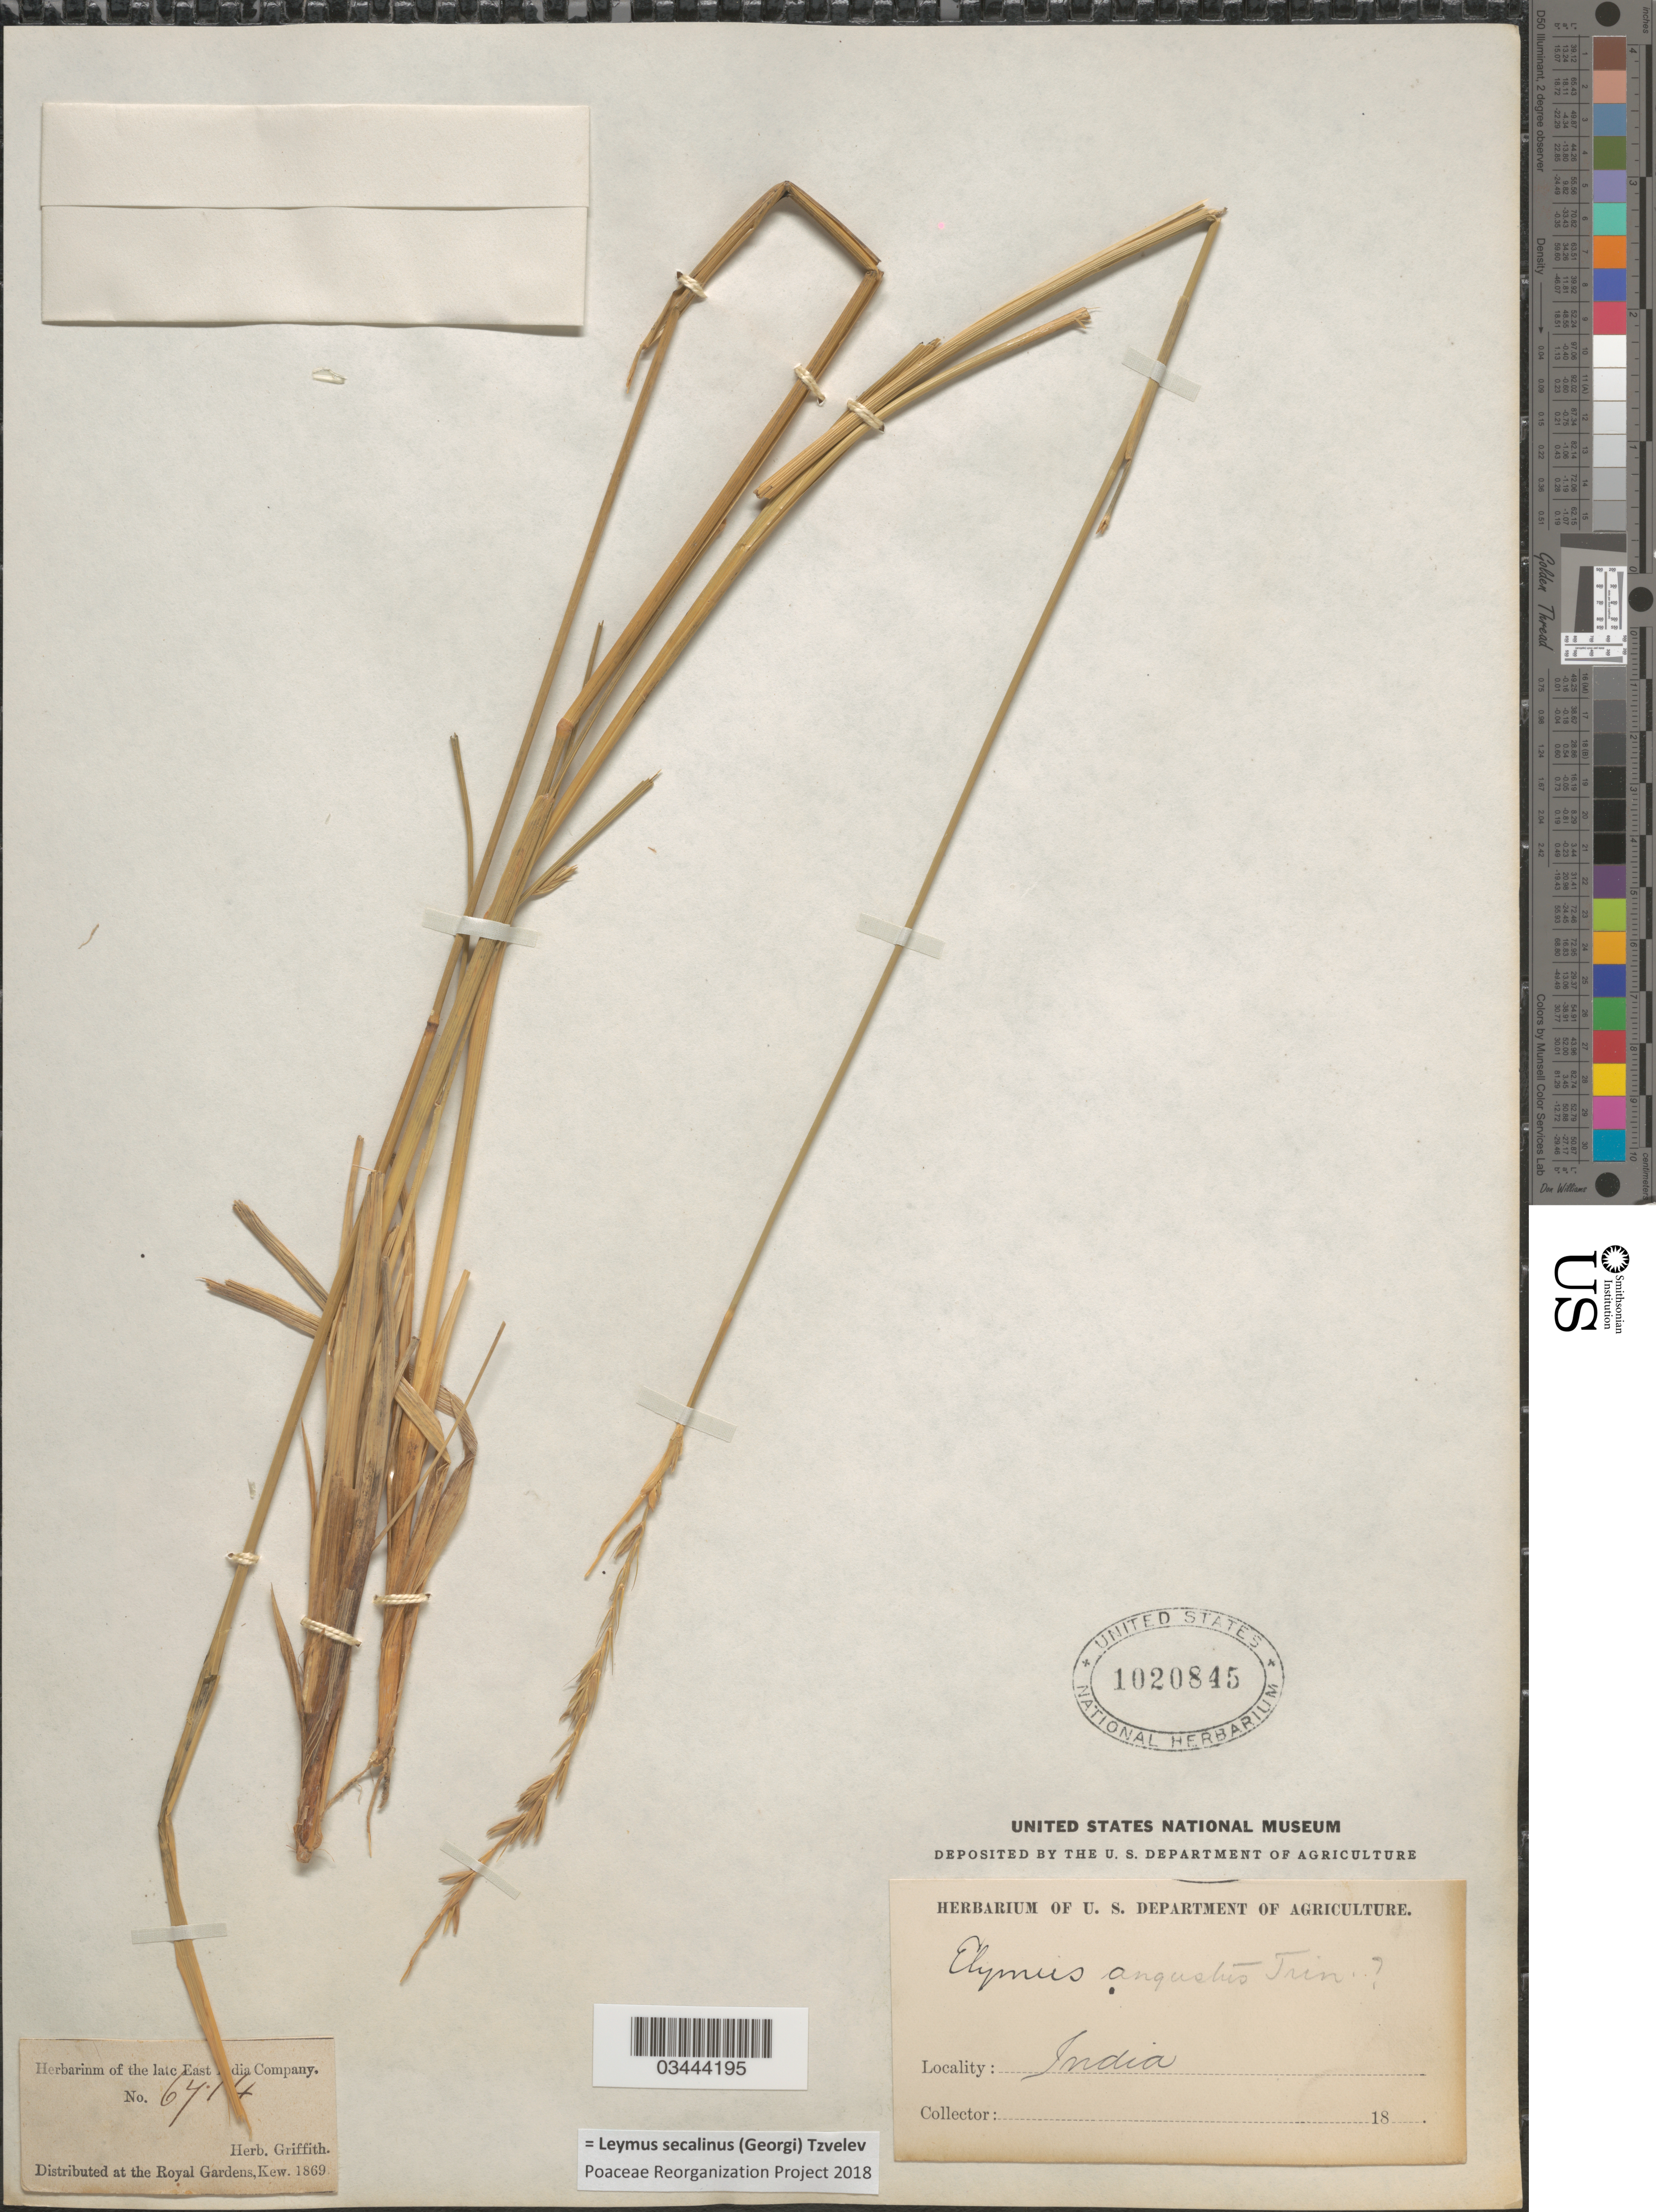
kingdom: Plantae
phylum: Tracheophyta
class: Liliopsida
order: Poales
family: Poaceae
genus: Leymus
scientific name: Leymus secalinus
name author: (Georgi) Tzvelev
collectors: ex herb. Griffith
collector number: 6714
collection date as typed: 18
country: India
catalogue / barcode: US 1020845